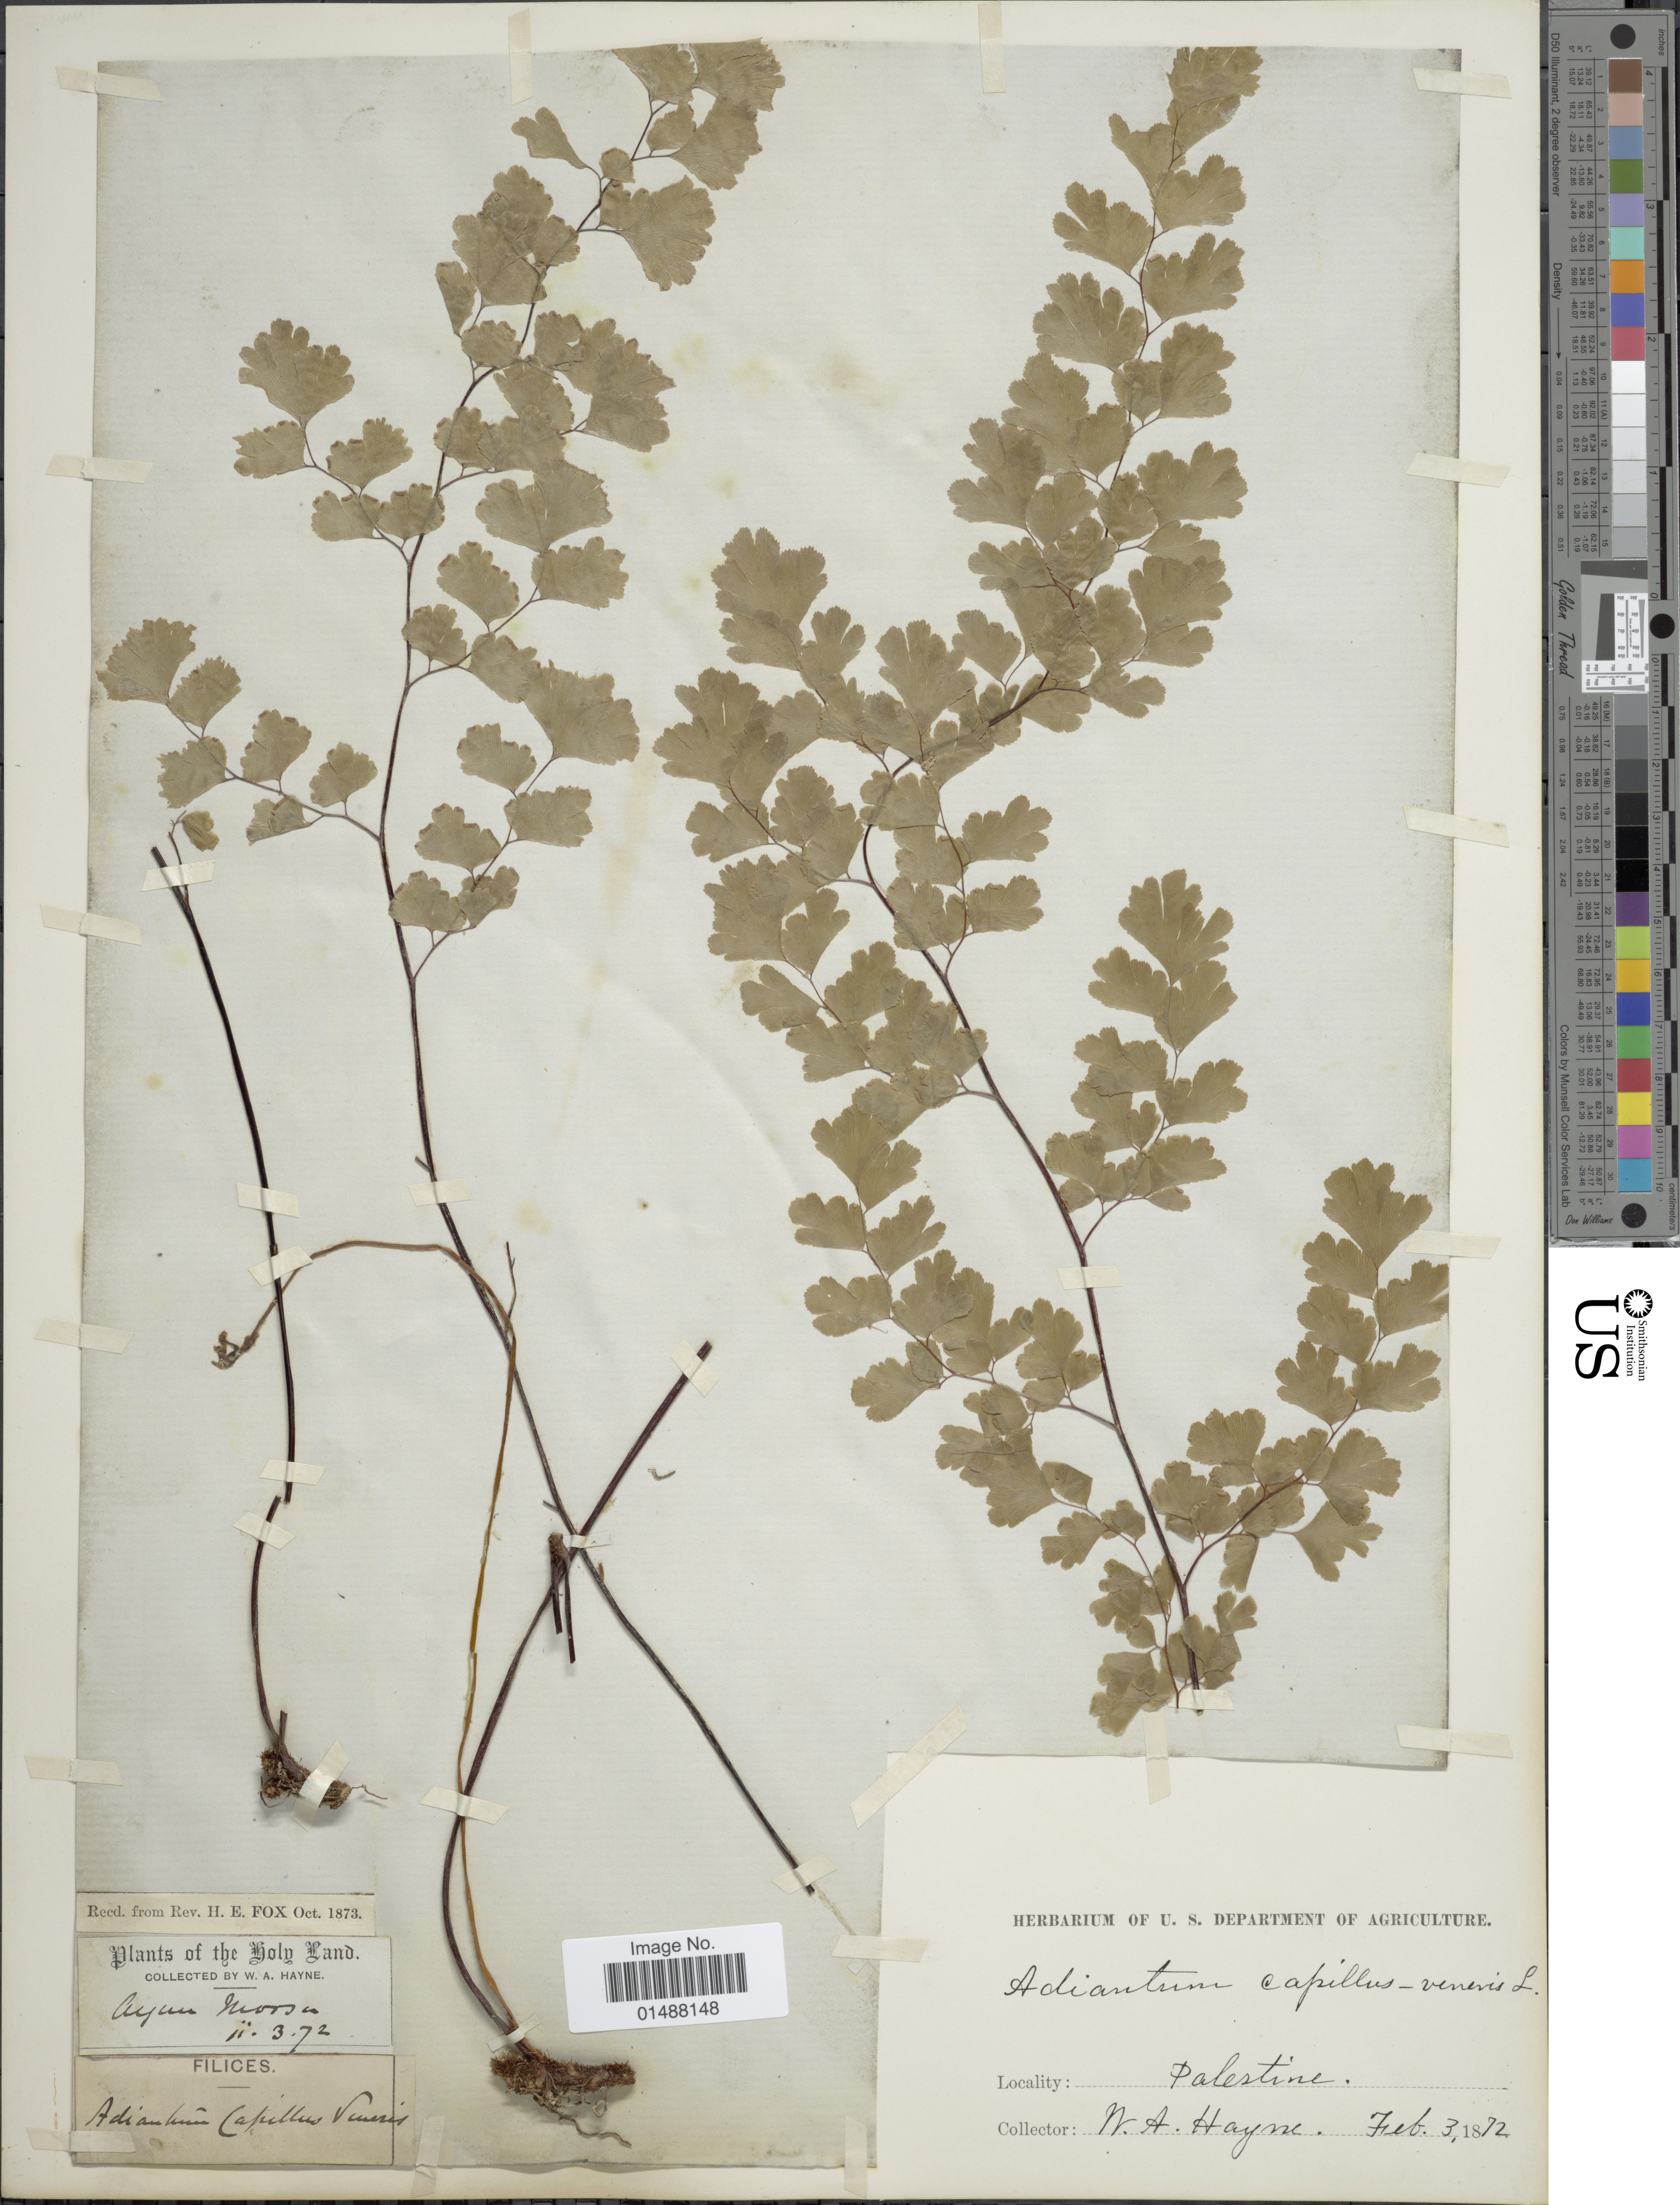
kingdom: Plantae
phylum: Tracheophyta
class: Polypodiopsida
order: Polypodiales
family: Pteridaceae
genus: Adiantum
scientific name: Adiantum capillus-veneris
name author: L.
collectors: W. A. Hayne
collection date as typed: Hayne was there 2 March according to his published record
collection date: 1872-02-03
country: Jordan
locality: Palestine, Ayum Moosa [Ayun Musa / Wells of Moses / Moab Plateau]